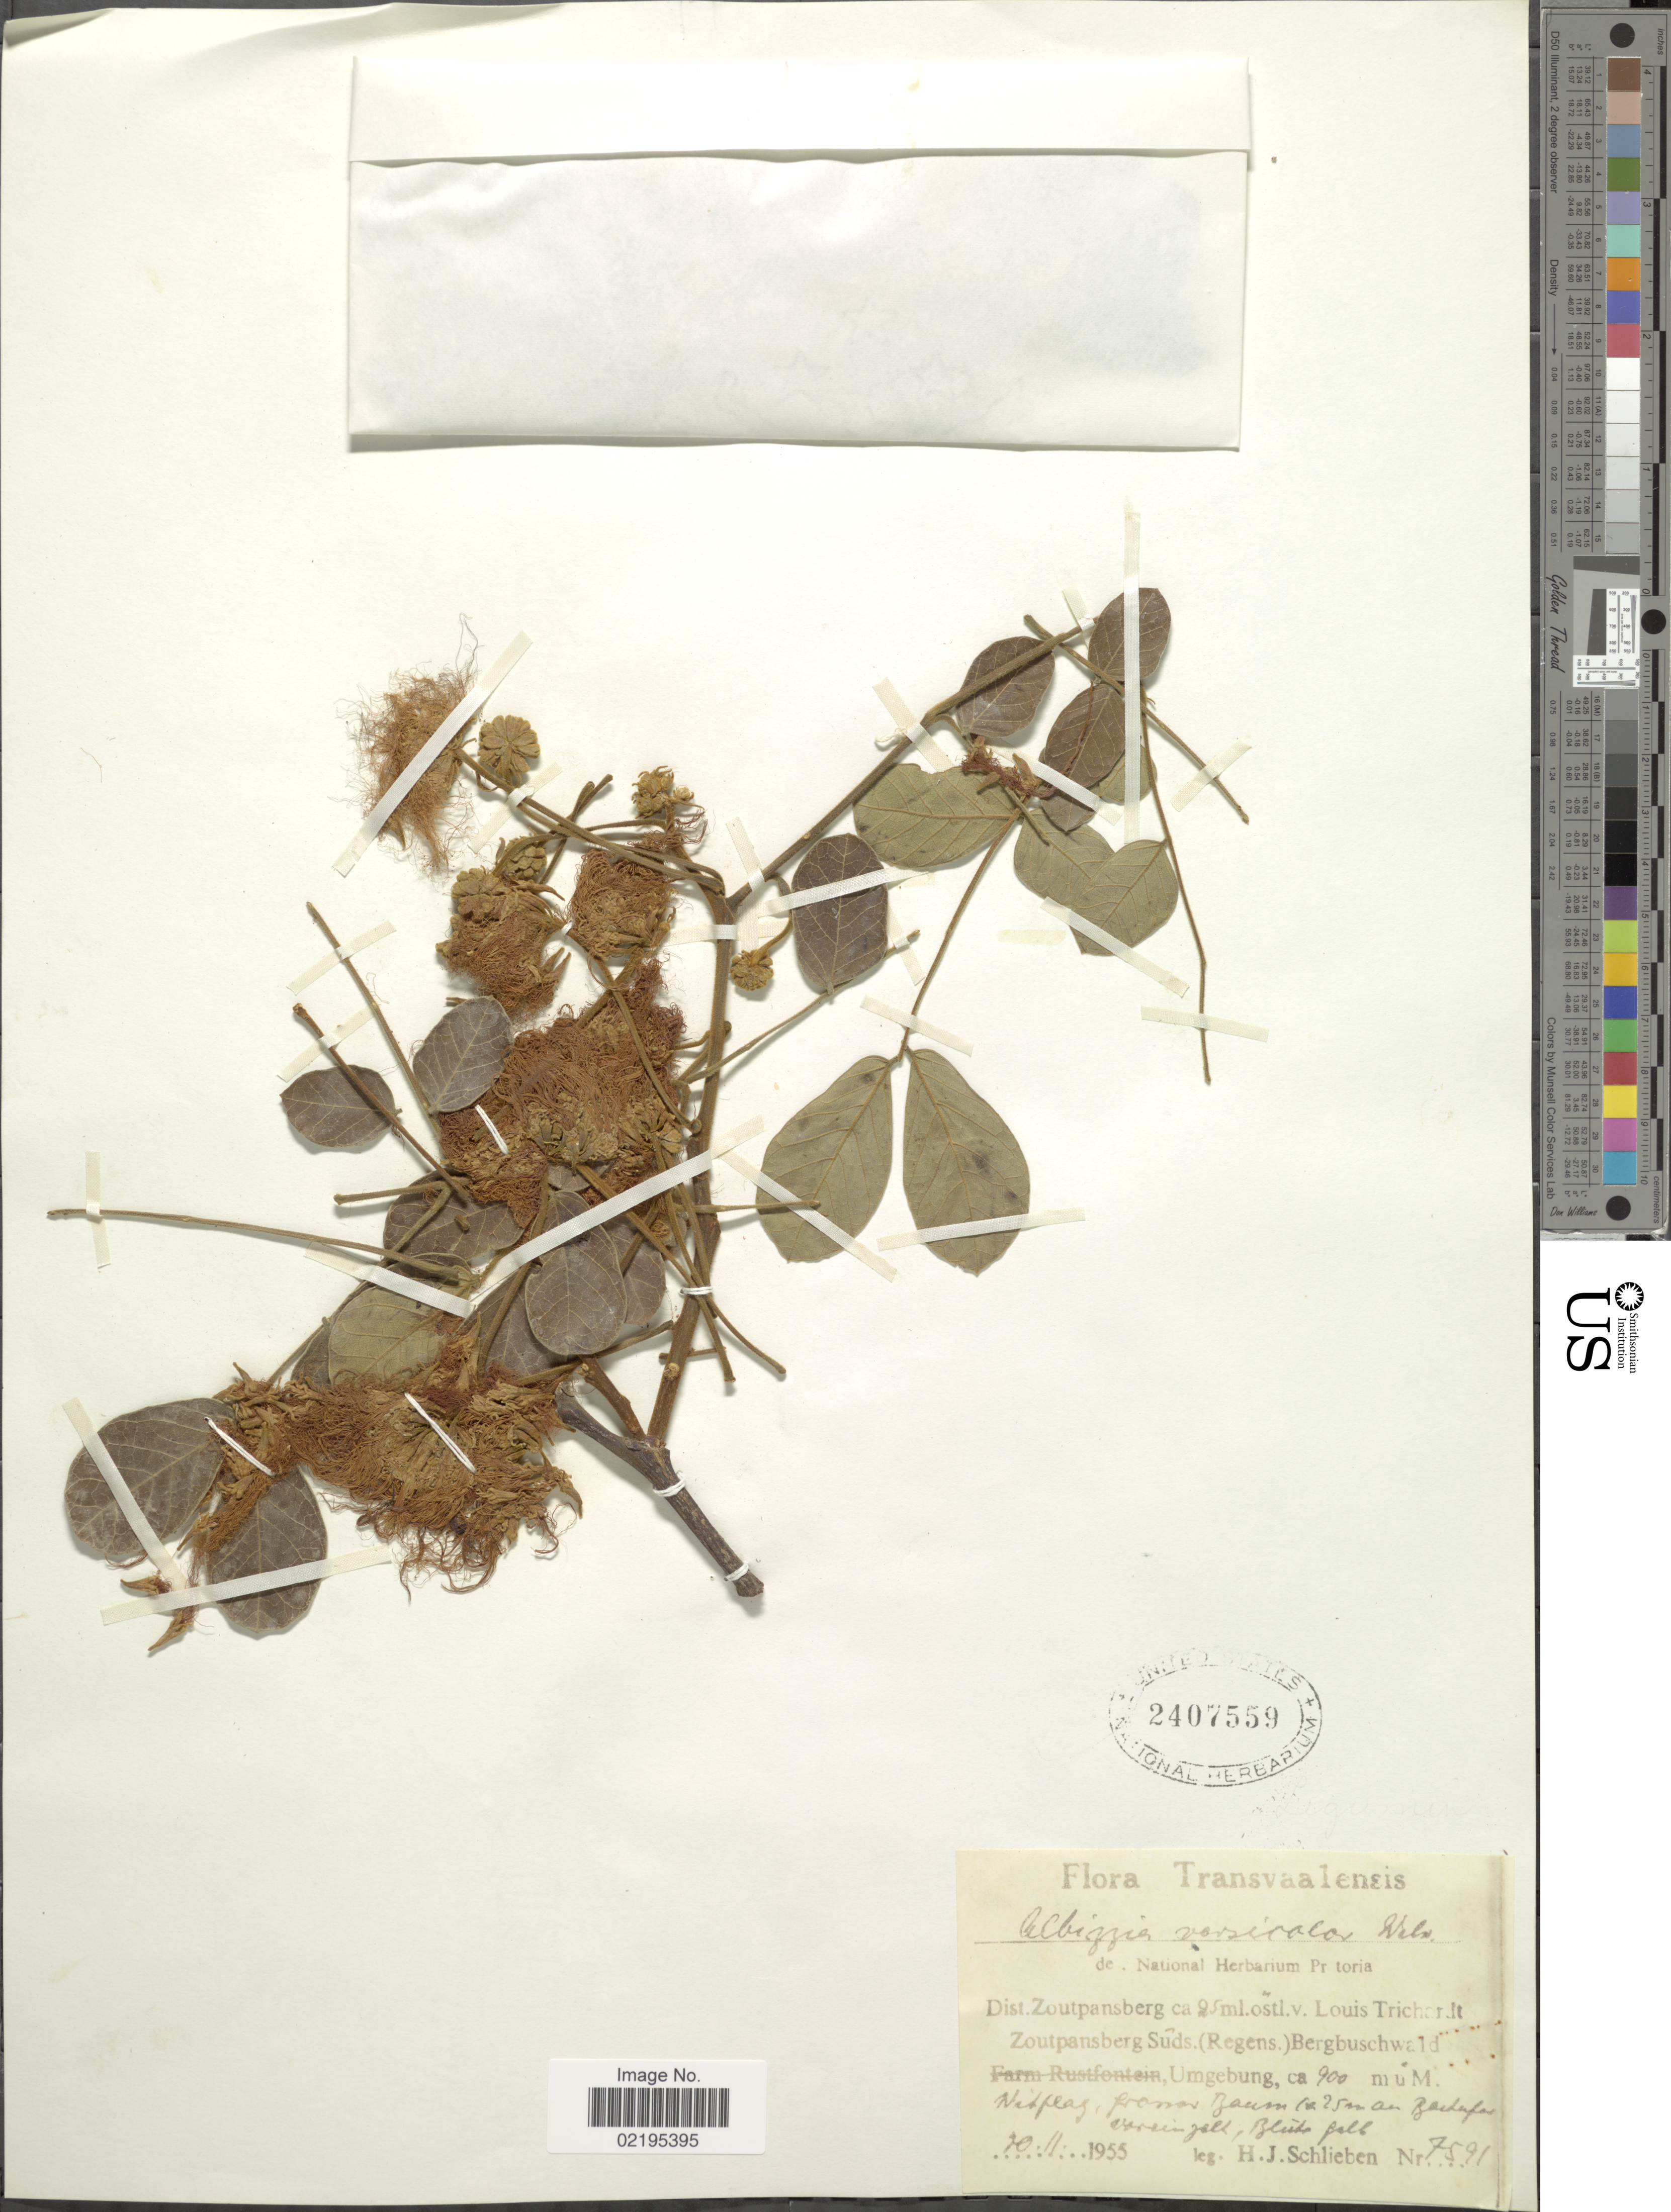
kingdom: Plantae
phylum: Tracheophyta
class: Magnoliopsida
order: Fabales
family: Fabaceae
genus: Albizia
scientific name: Albizia versicolor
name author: Welw. ex Oliv.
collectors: H. J. Schlieben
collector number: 7591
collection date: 1955-11-20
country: South Africa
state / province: Limpopo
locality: Transvaalensis, Dist. Zoutpansberg ca, 95 ml. ostl.v. Louis Trichardt Zoutpansberg Suds. (Regens) Bergbuschwald Farn Rustfontein. Umgebung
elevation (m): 900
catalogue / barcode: US 2407559